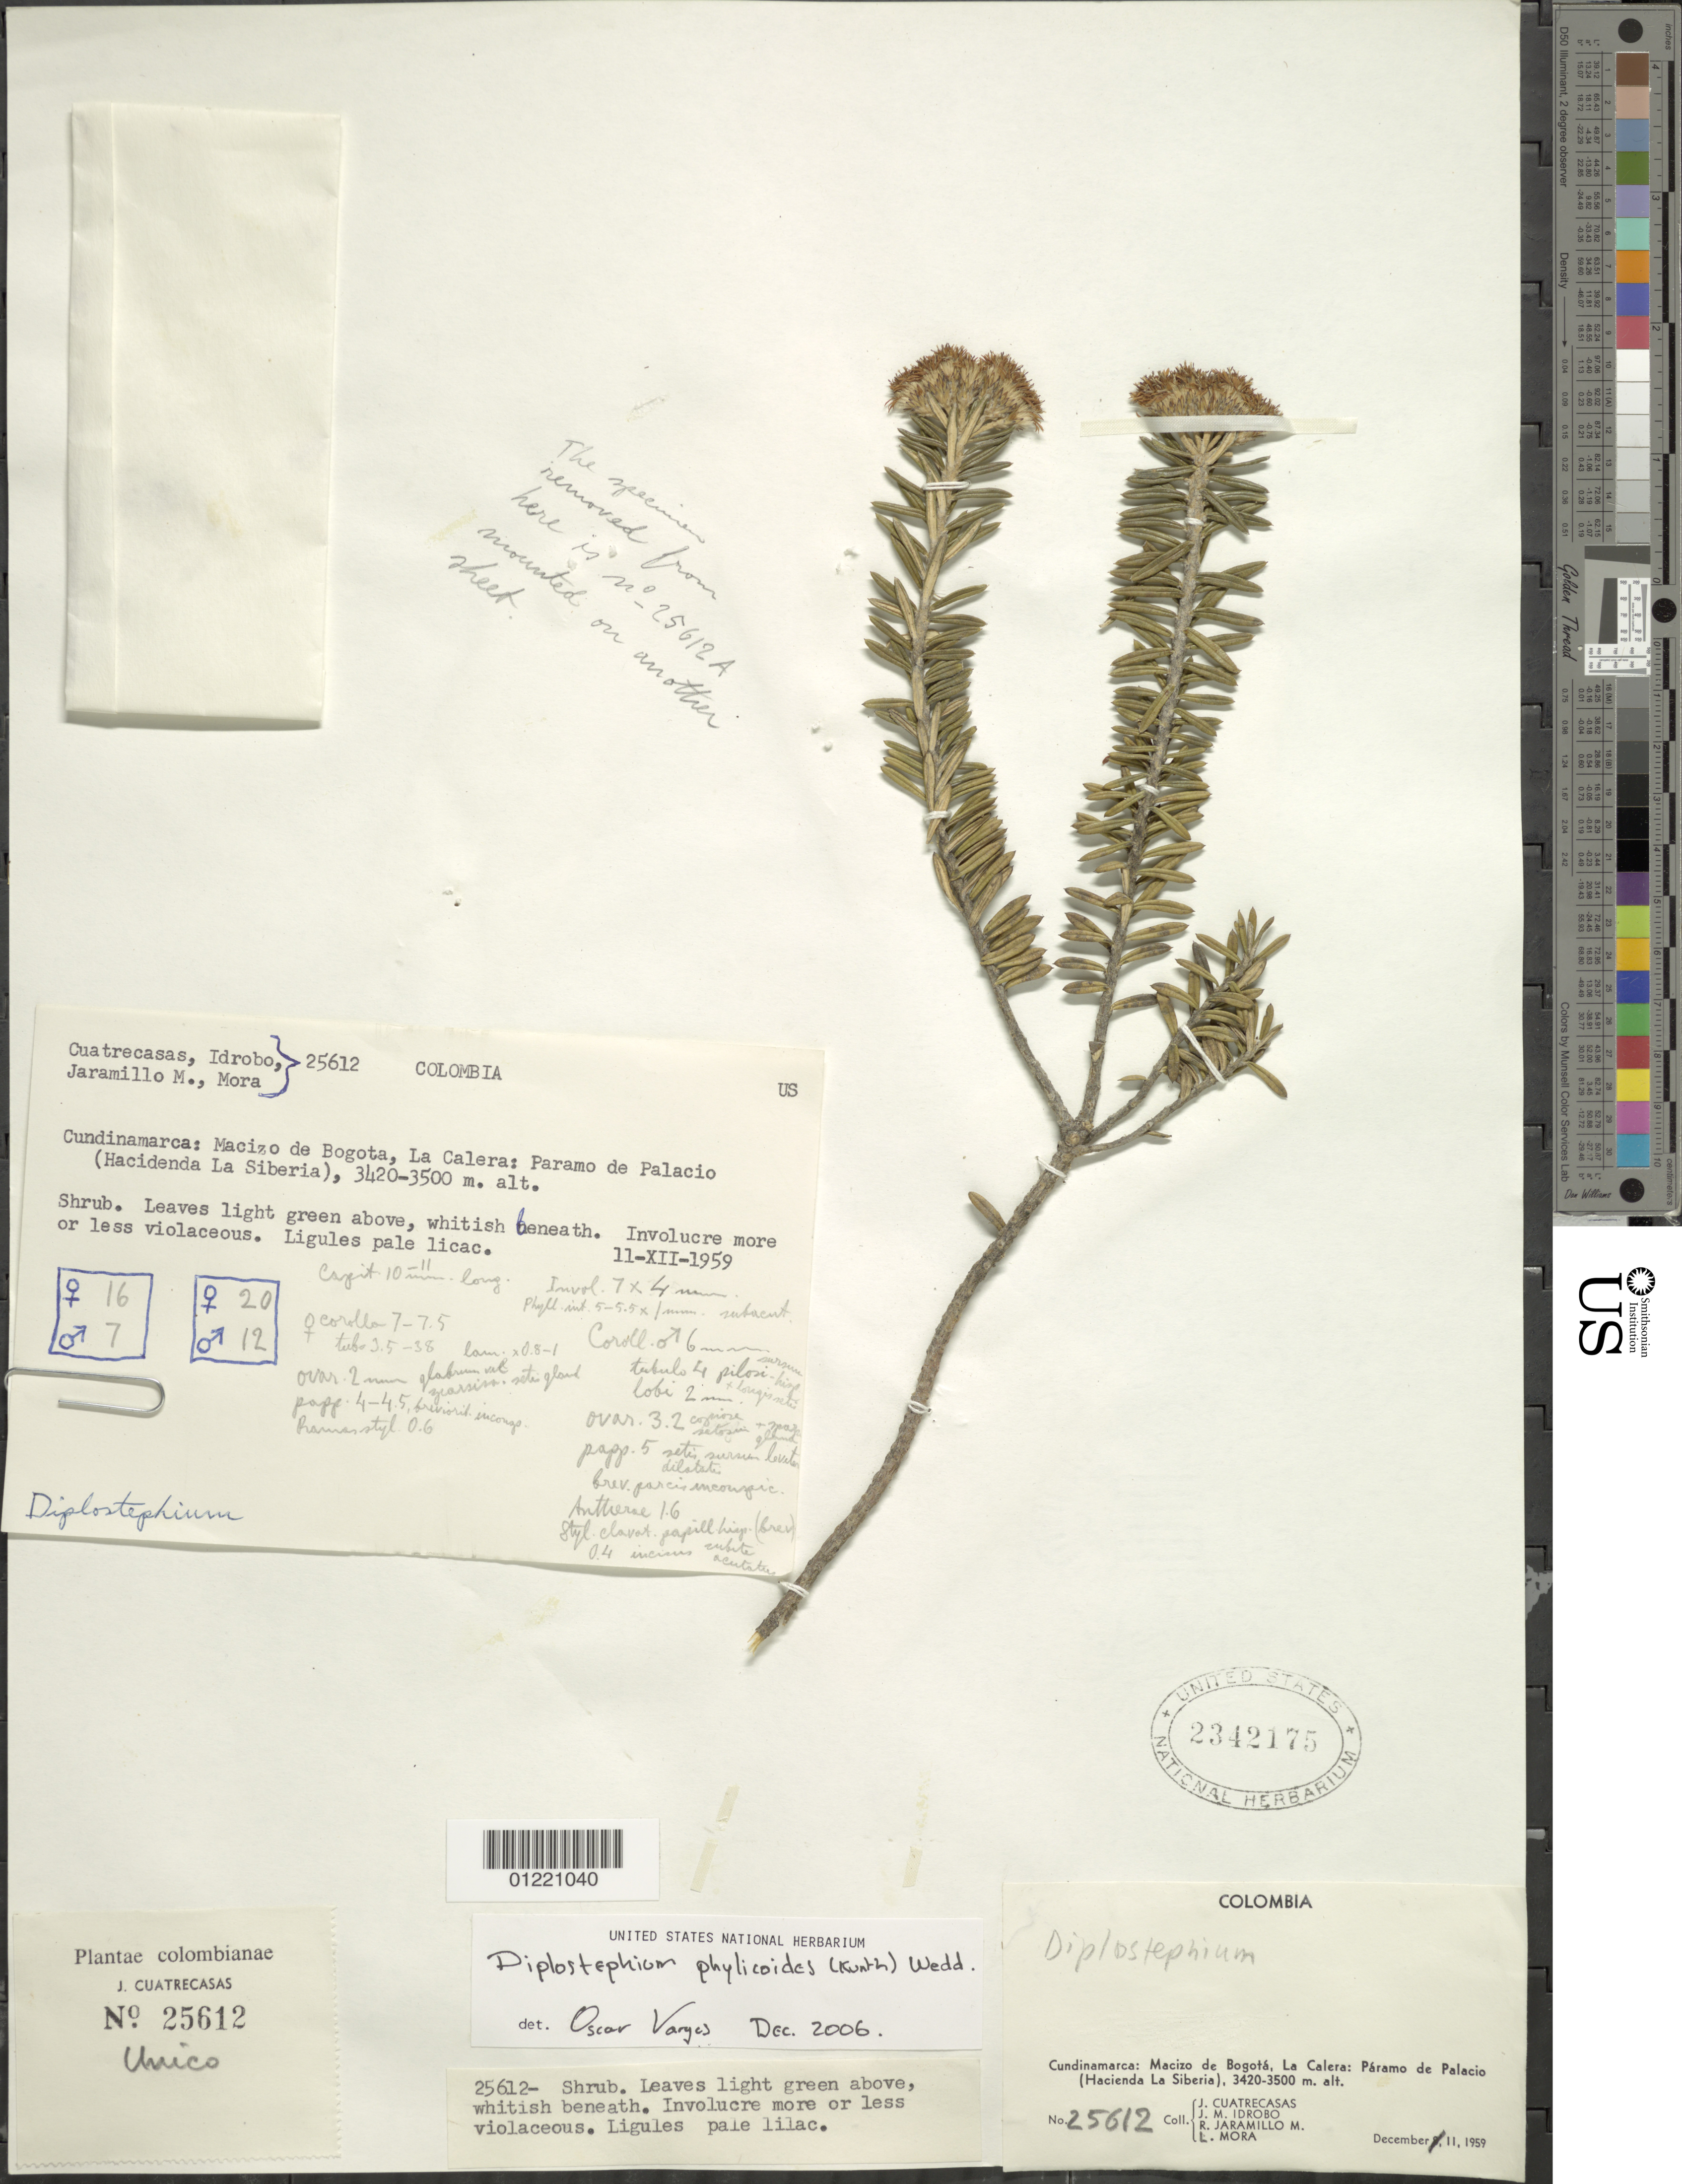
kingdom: Plantae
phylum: Tracheophyta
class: Magnoliopsida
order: Asterales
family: Asteraceae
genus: Diplostephium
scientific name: Diplostephium phylicoides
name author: (Kunth) Wedd.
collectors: J. Cuatrecasas, J. M. Idrobo, R. Jaramillo M. & L. E. Mora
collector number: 25612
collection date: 1959-12-11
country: Colombia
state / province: Cundinamarca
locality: Macizo de Bogota, La Calera: Paramo de Palacio (Hacienda La Siberia)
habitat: paramo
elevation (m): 3420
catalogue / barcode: US 2342175